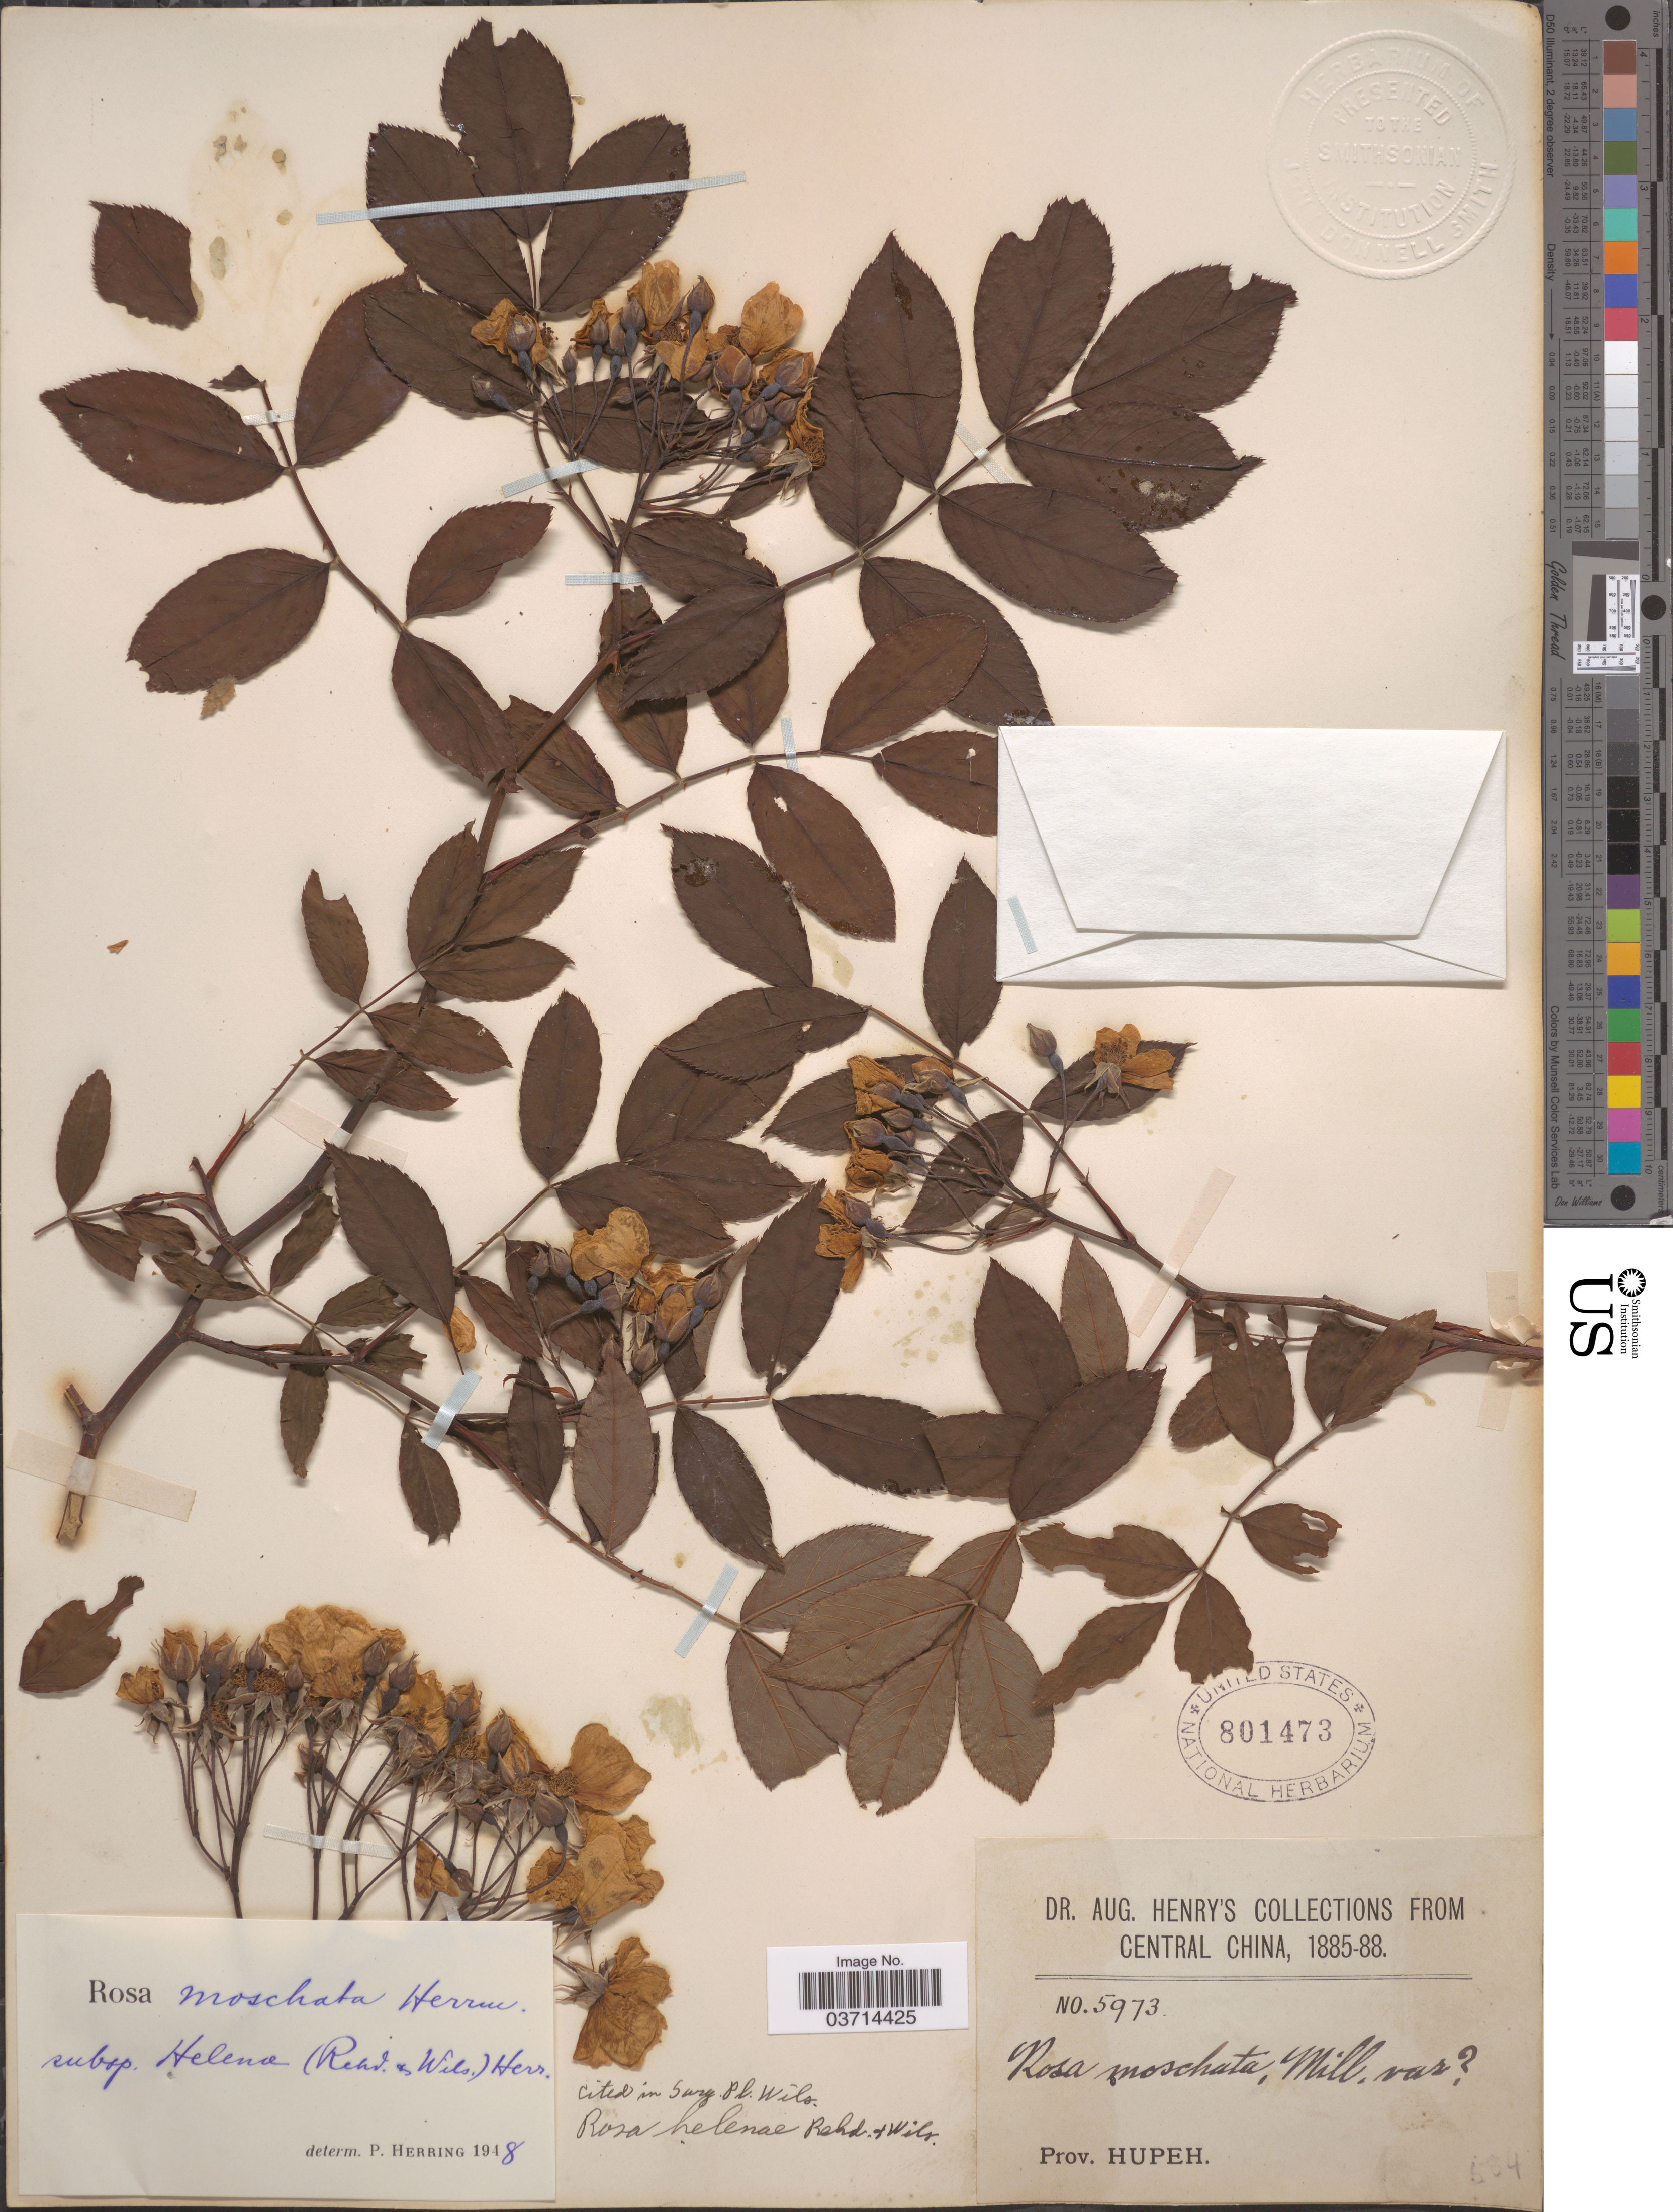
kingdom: Plantae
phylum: Tracheophyta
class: Magnoliopsida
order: Rosales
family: Rosaceae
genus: Rosa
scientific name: Rosa helenae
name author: Rehder & E.H. Wilson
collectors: A. Henry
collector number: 5973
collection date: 1885/1888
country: China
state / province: Hubei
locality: Central China. Prov. Hupeh.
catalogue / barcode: US 801473